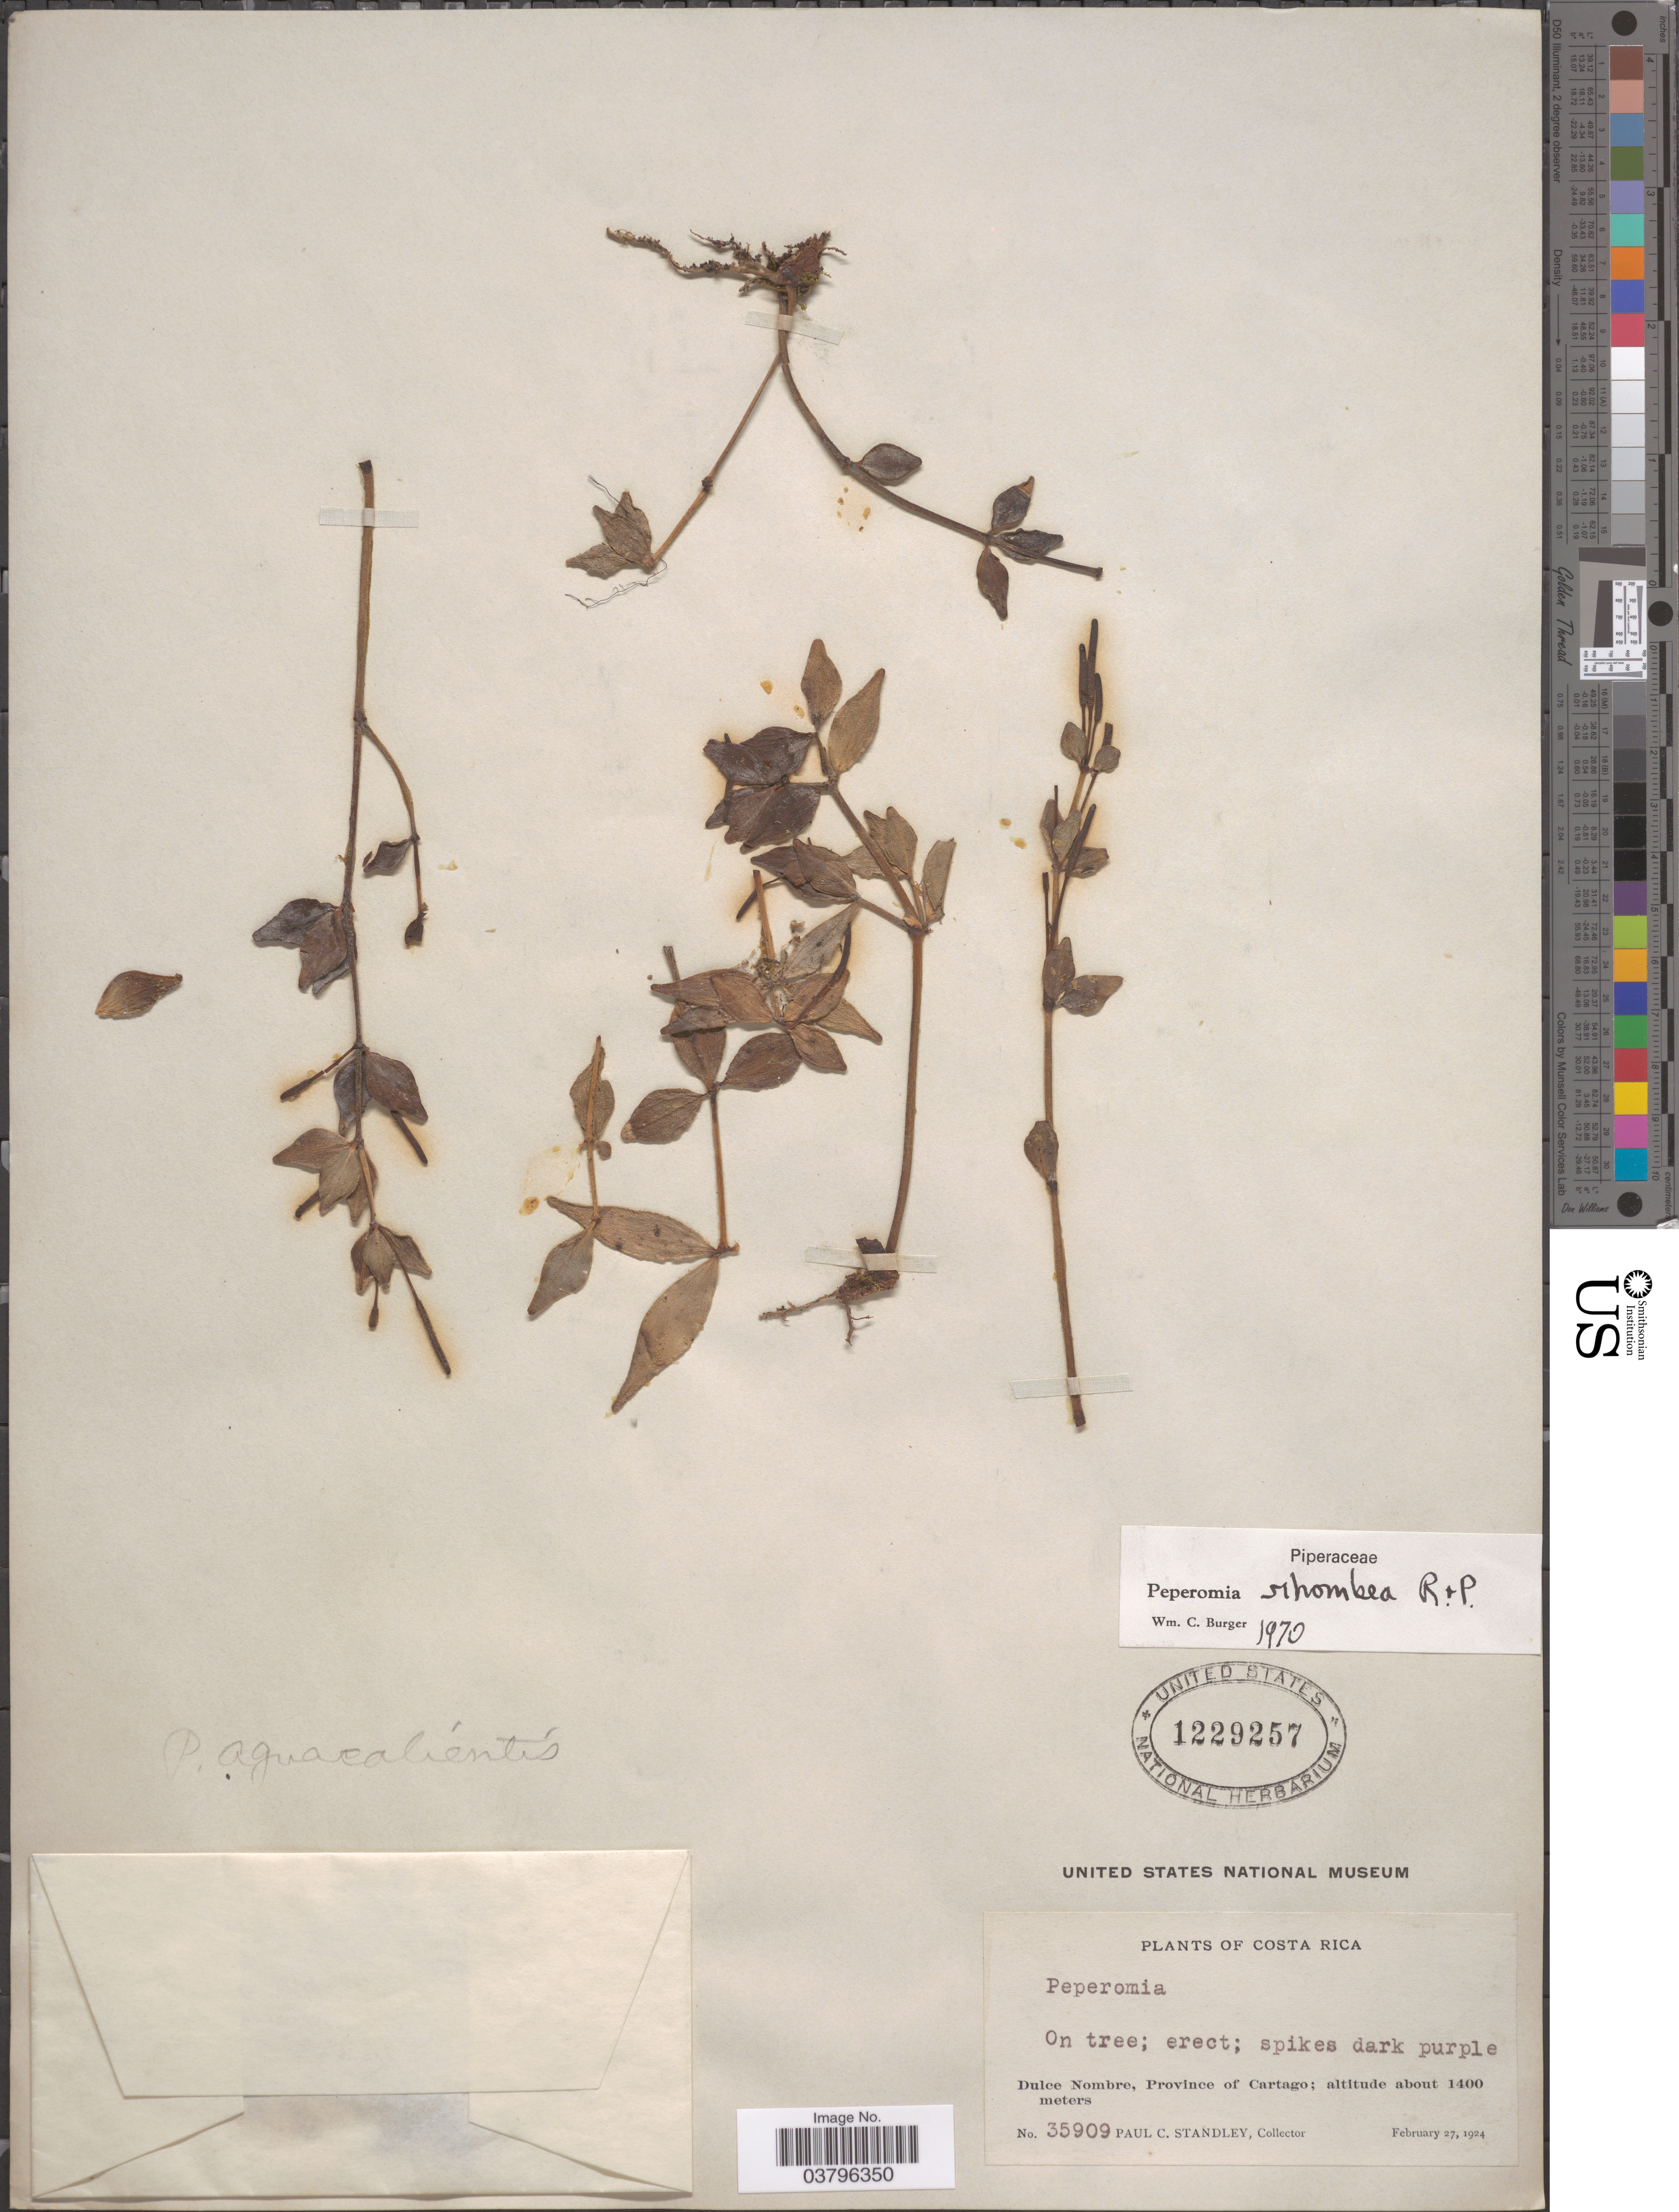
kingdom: Plantae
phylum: Tracheophyta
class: Magnoliopsida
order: Piperales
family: Piperaceae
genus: Peperomia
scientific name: Peperomia rhombea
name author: Ruiz & Pav.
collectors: P. C. Standley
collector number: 35909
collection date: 1924-02-27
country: Costa Rica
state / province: Cartago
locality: Dulce Nombre.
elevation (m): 1400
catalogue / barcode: US 1229257